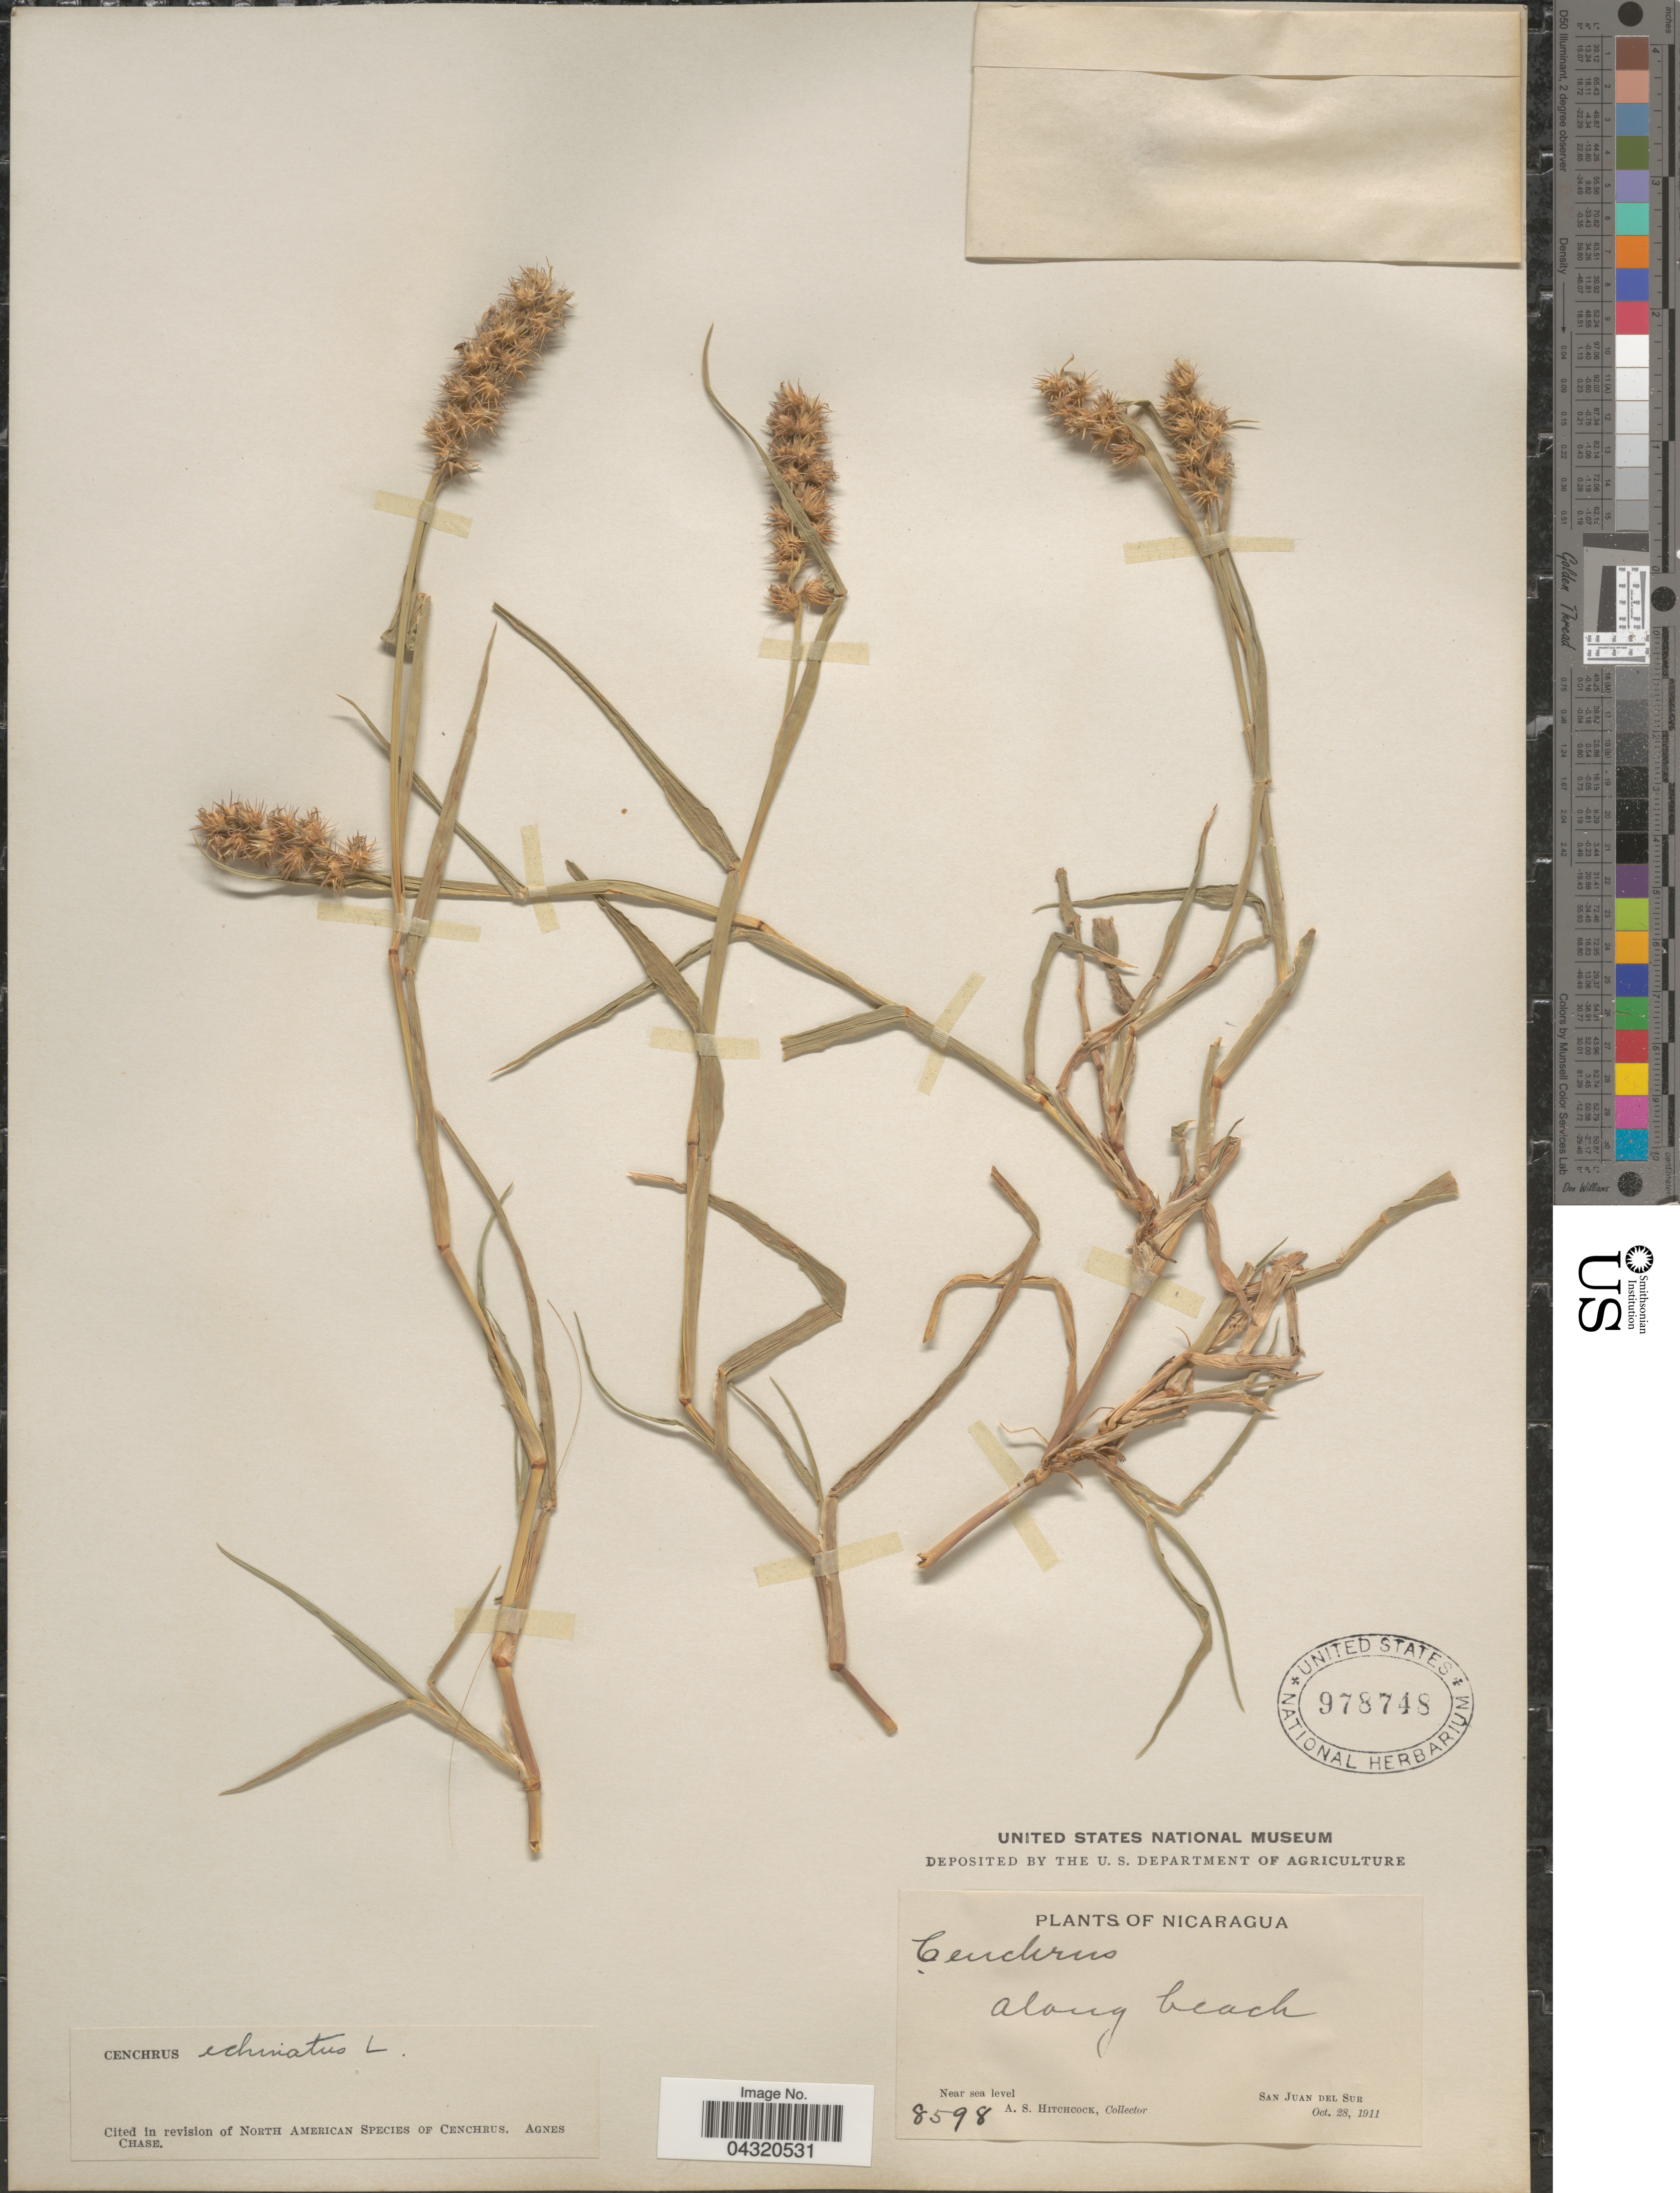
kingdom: Plantae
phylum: Tracheophyta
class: Liliopsida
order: Poales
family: Poaceae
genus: Cenchrus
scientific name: Cenchrus echinatus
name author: L.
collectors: A. S. Hitchcock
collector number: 8598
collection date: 1911-10-28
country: Nicaragua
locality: San Juan del Sur.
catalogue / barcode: US 978748